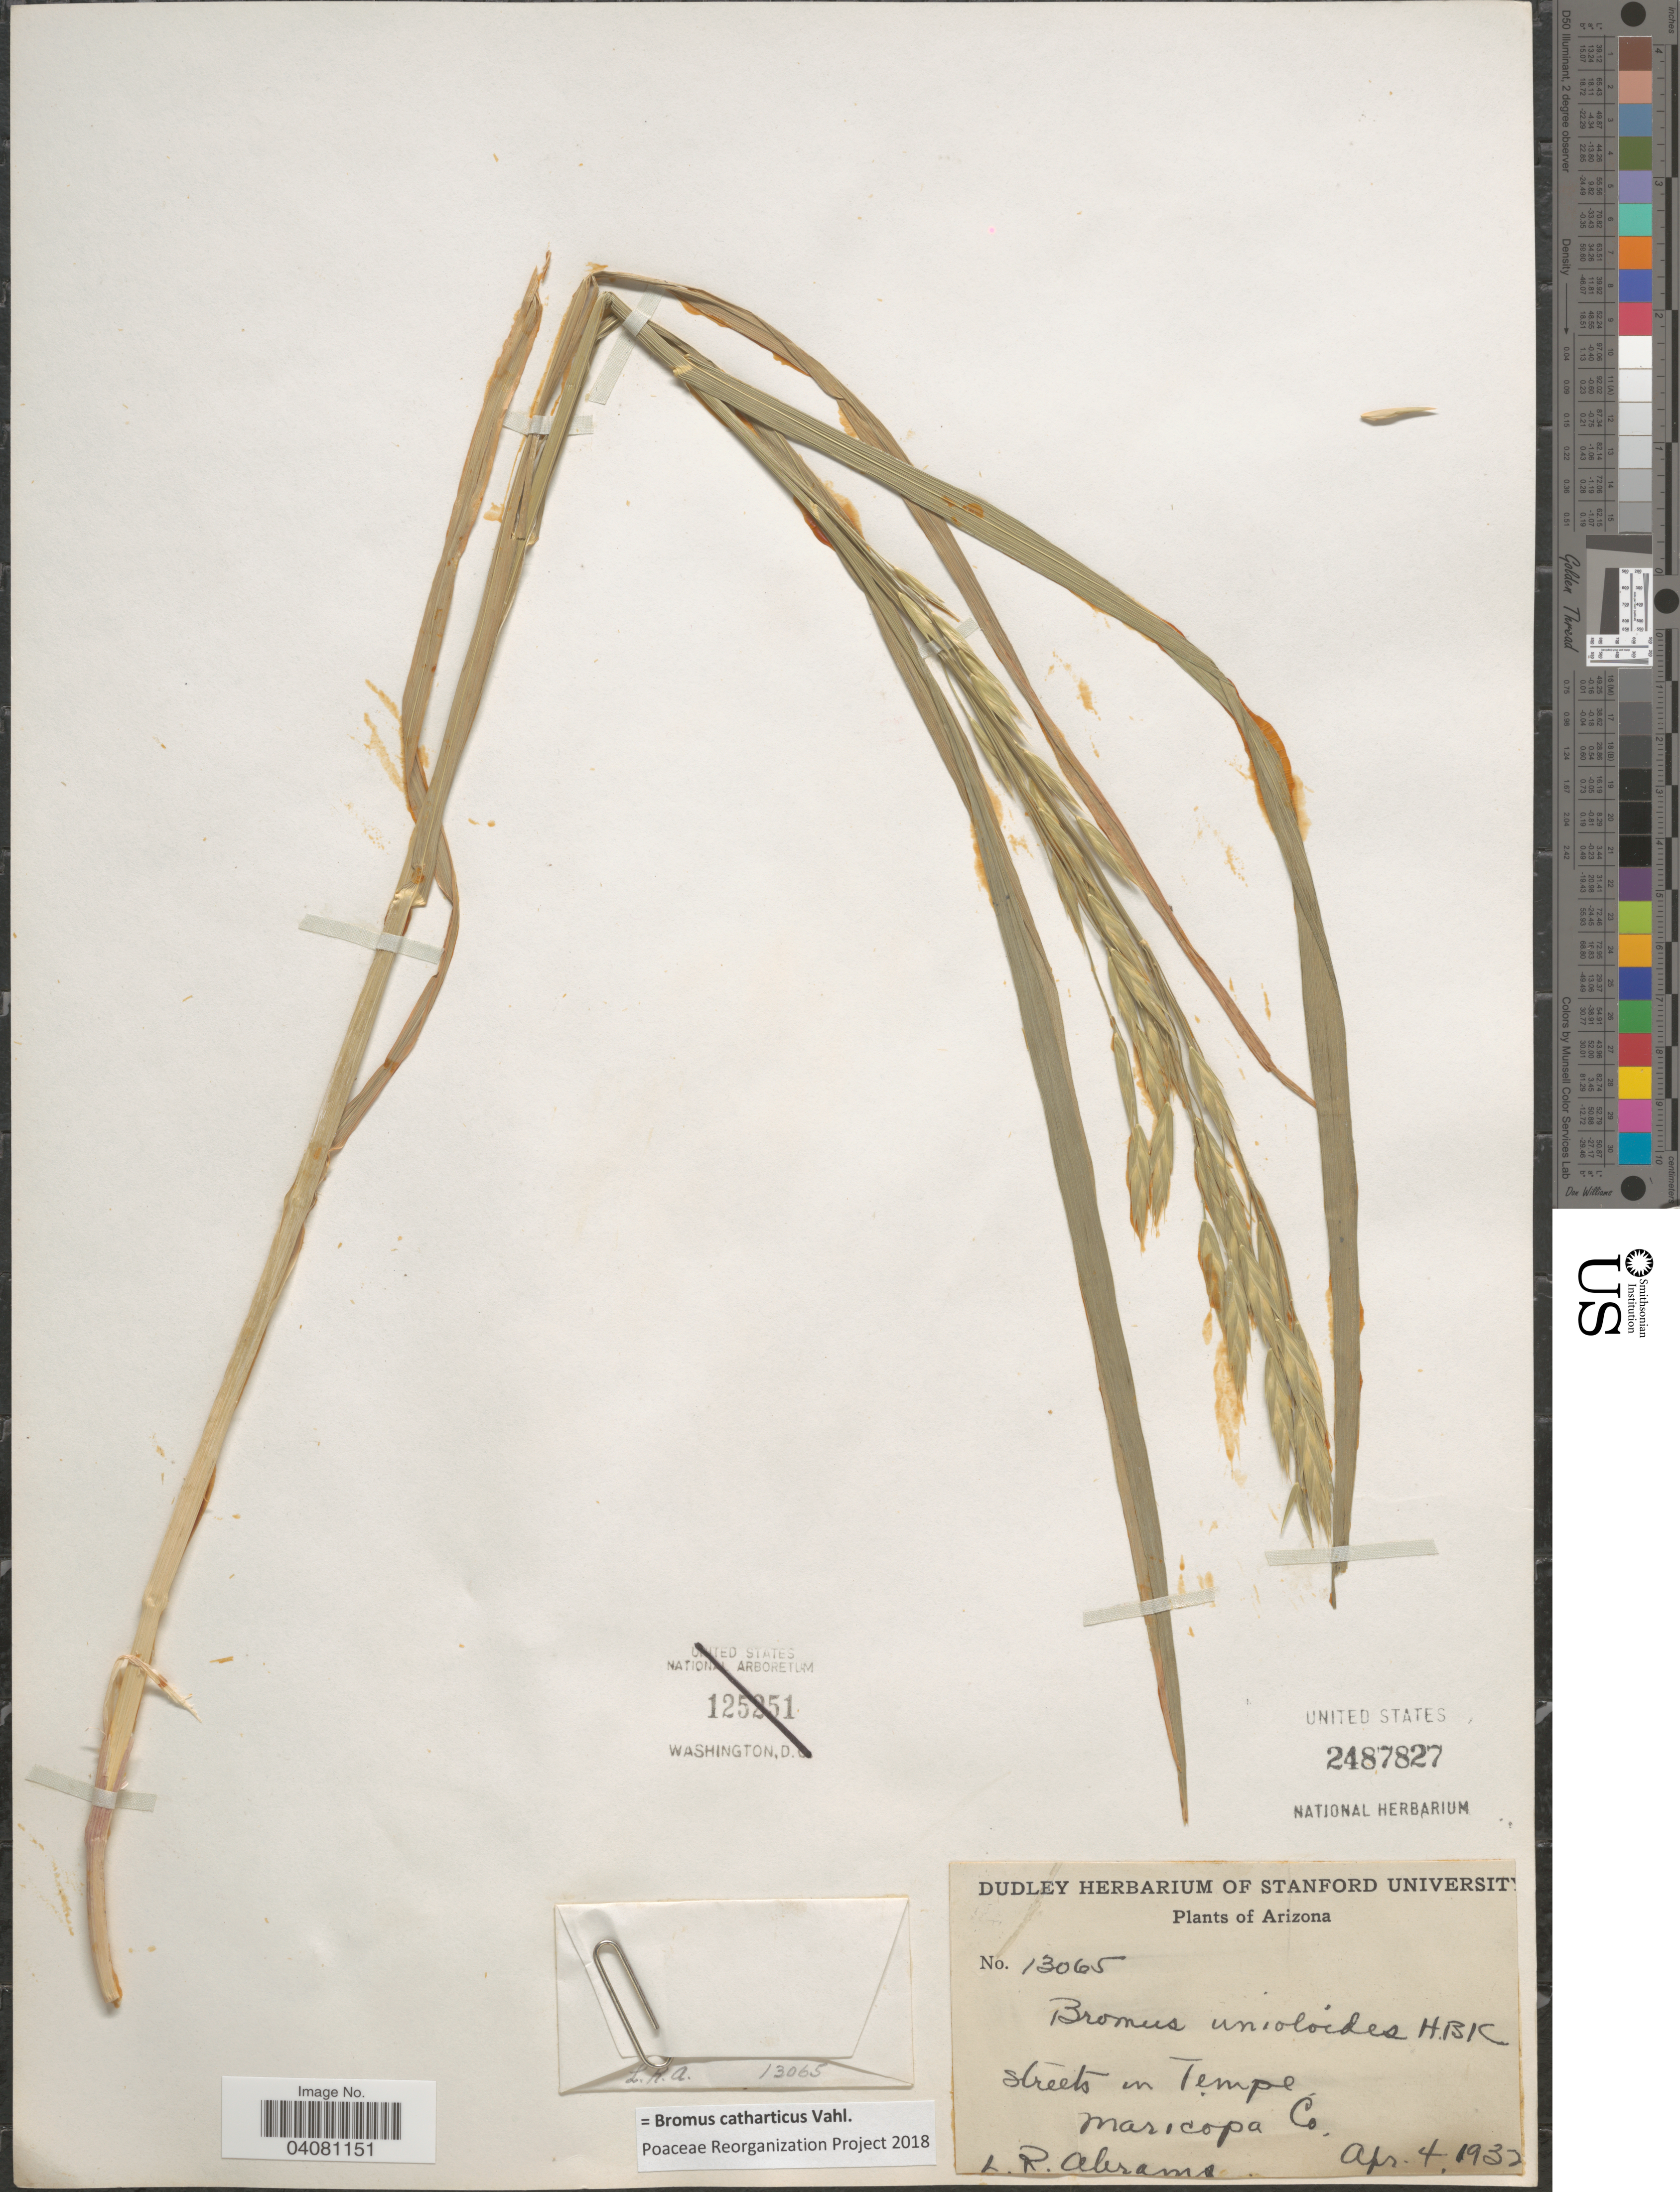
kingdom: Plantae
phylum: Tracheophyta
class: Liliopsida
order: Poales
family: Poaceae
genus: Bromus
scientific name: Bromus catharticus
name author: Vahl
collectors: L. Abrams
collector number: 13065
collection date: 1932-04-04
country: United States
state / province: Arizona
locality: Streets on Tempe. Maricopa Co.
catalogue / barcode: US 2487827